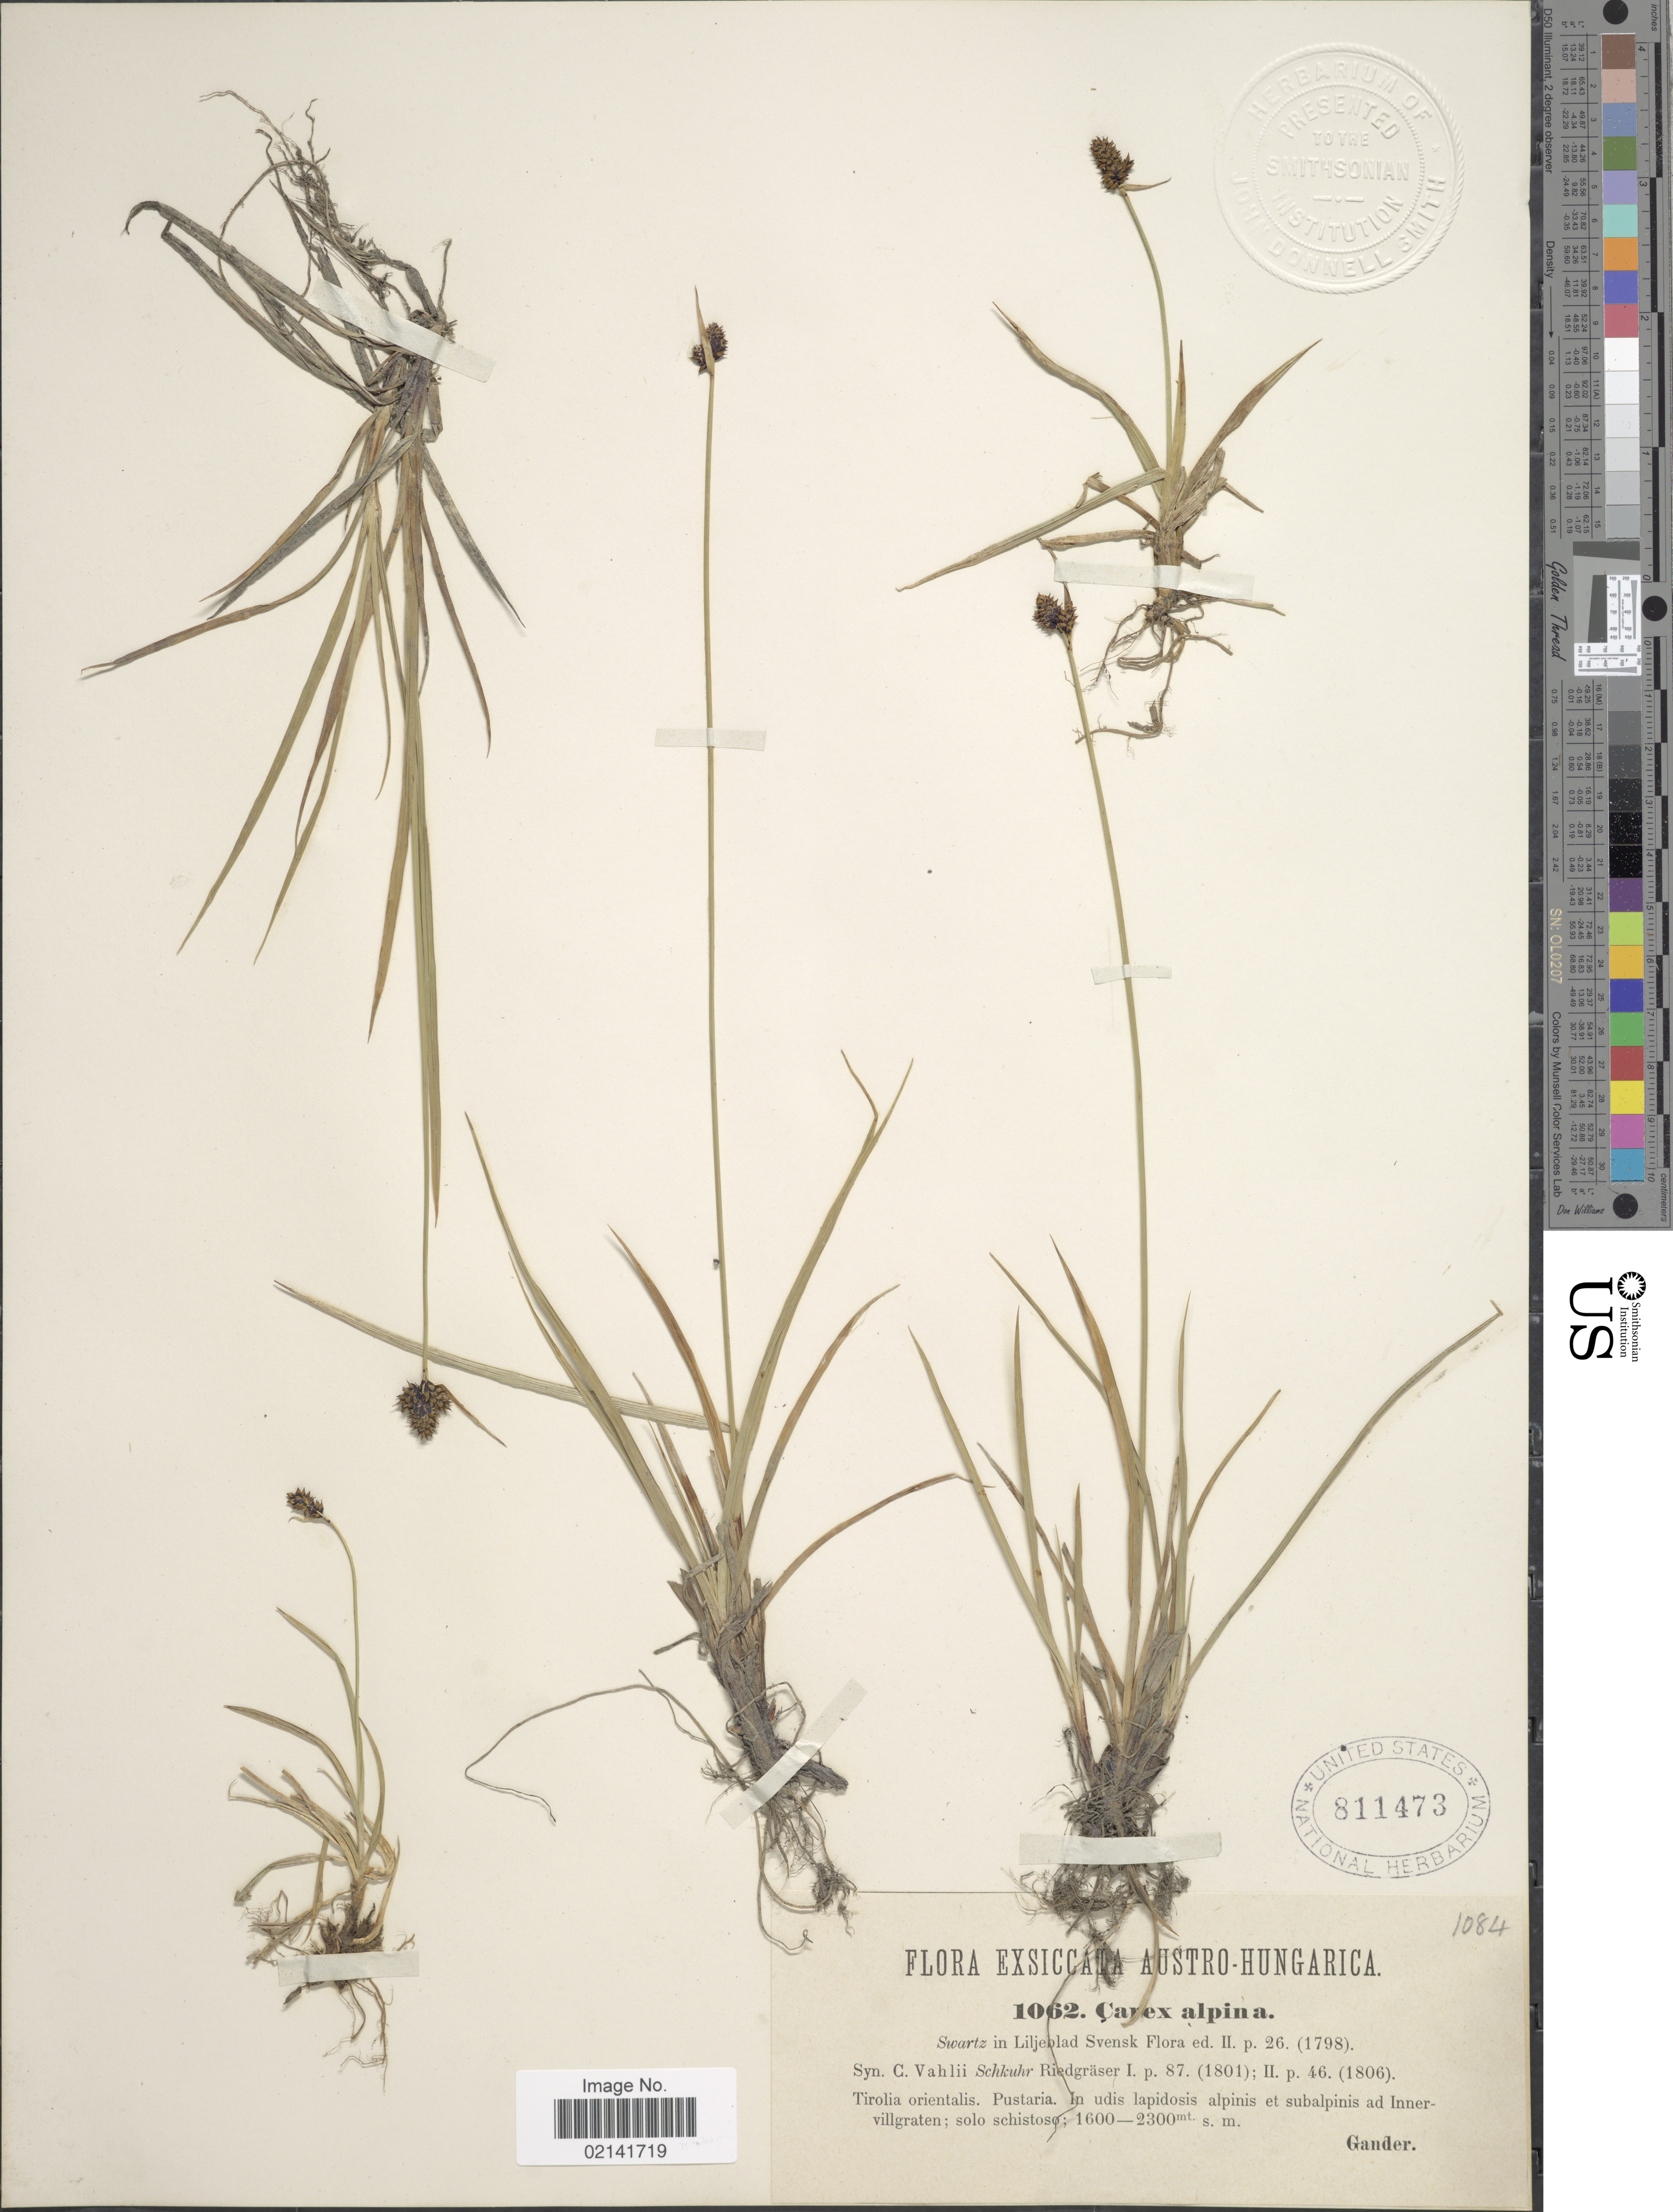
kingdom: Plantae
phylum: Tracheophyta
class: Liliopsida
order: Poales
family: Cyperaceae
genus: Carex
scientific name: Carex norvegica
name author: Retz.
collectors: -- Gander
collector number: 1084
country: Austria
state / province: Tirol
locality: Austro-Hungarica, Tirola orientalis. Pustaria. In udis lapidosis alpinis et subalpinis ad Innervillgraten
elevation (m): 1600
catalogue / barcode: US 811473